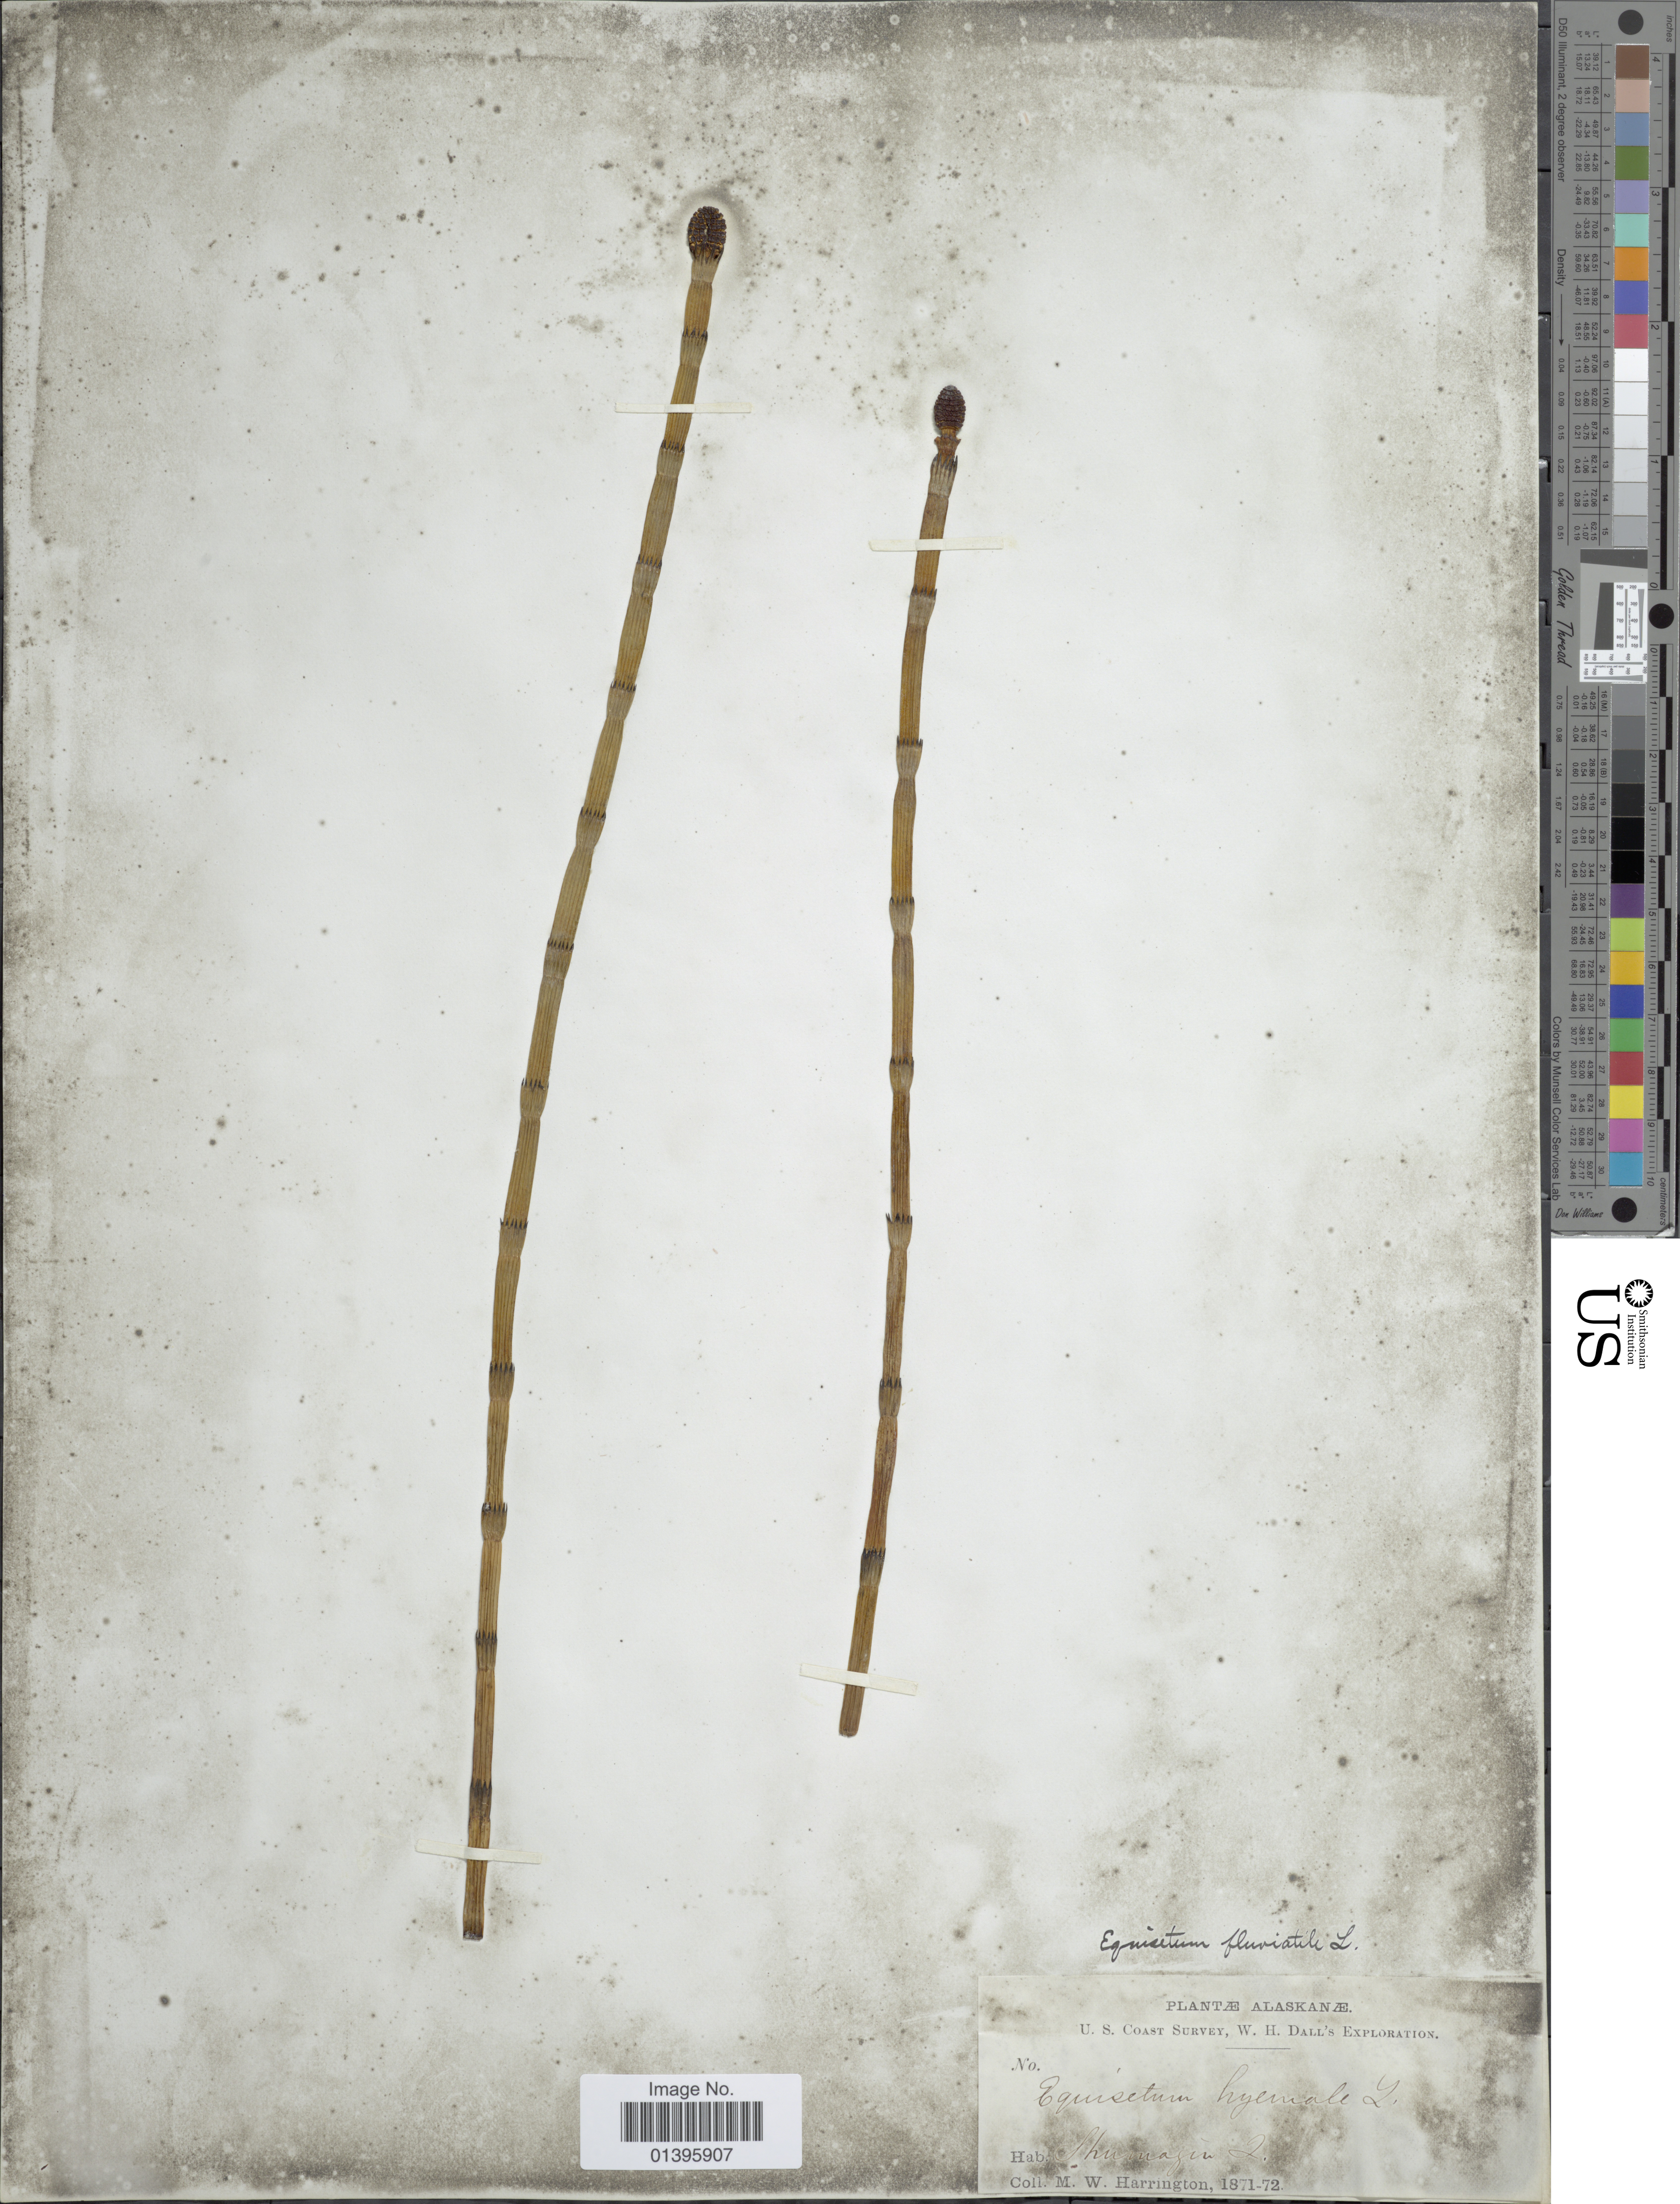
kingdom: Plantae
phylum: Tracheophyta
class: Polypodiopsida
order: Equisetales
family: Equisetaceae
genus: Equisetum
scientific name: Equisetum fluviatile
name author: L.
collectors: M. W. Harrington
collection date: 1871/1872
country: United States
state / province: Alaska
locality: Shumagin.